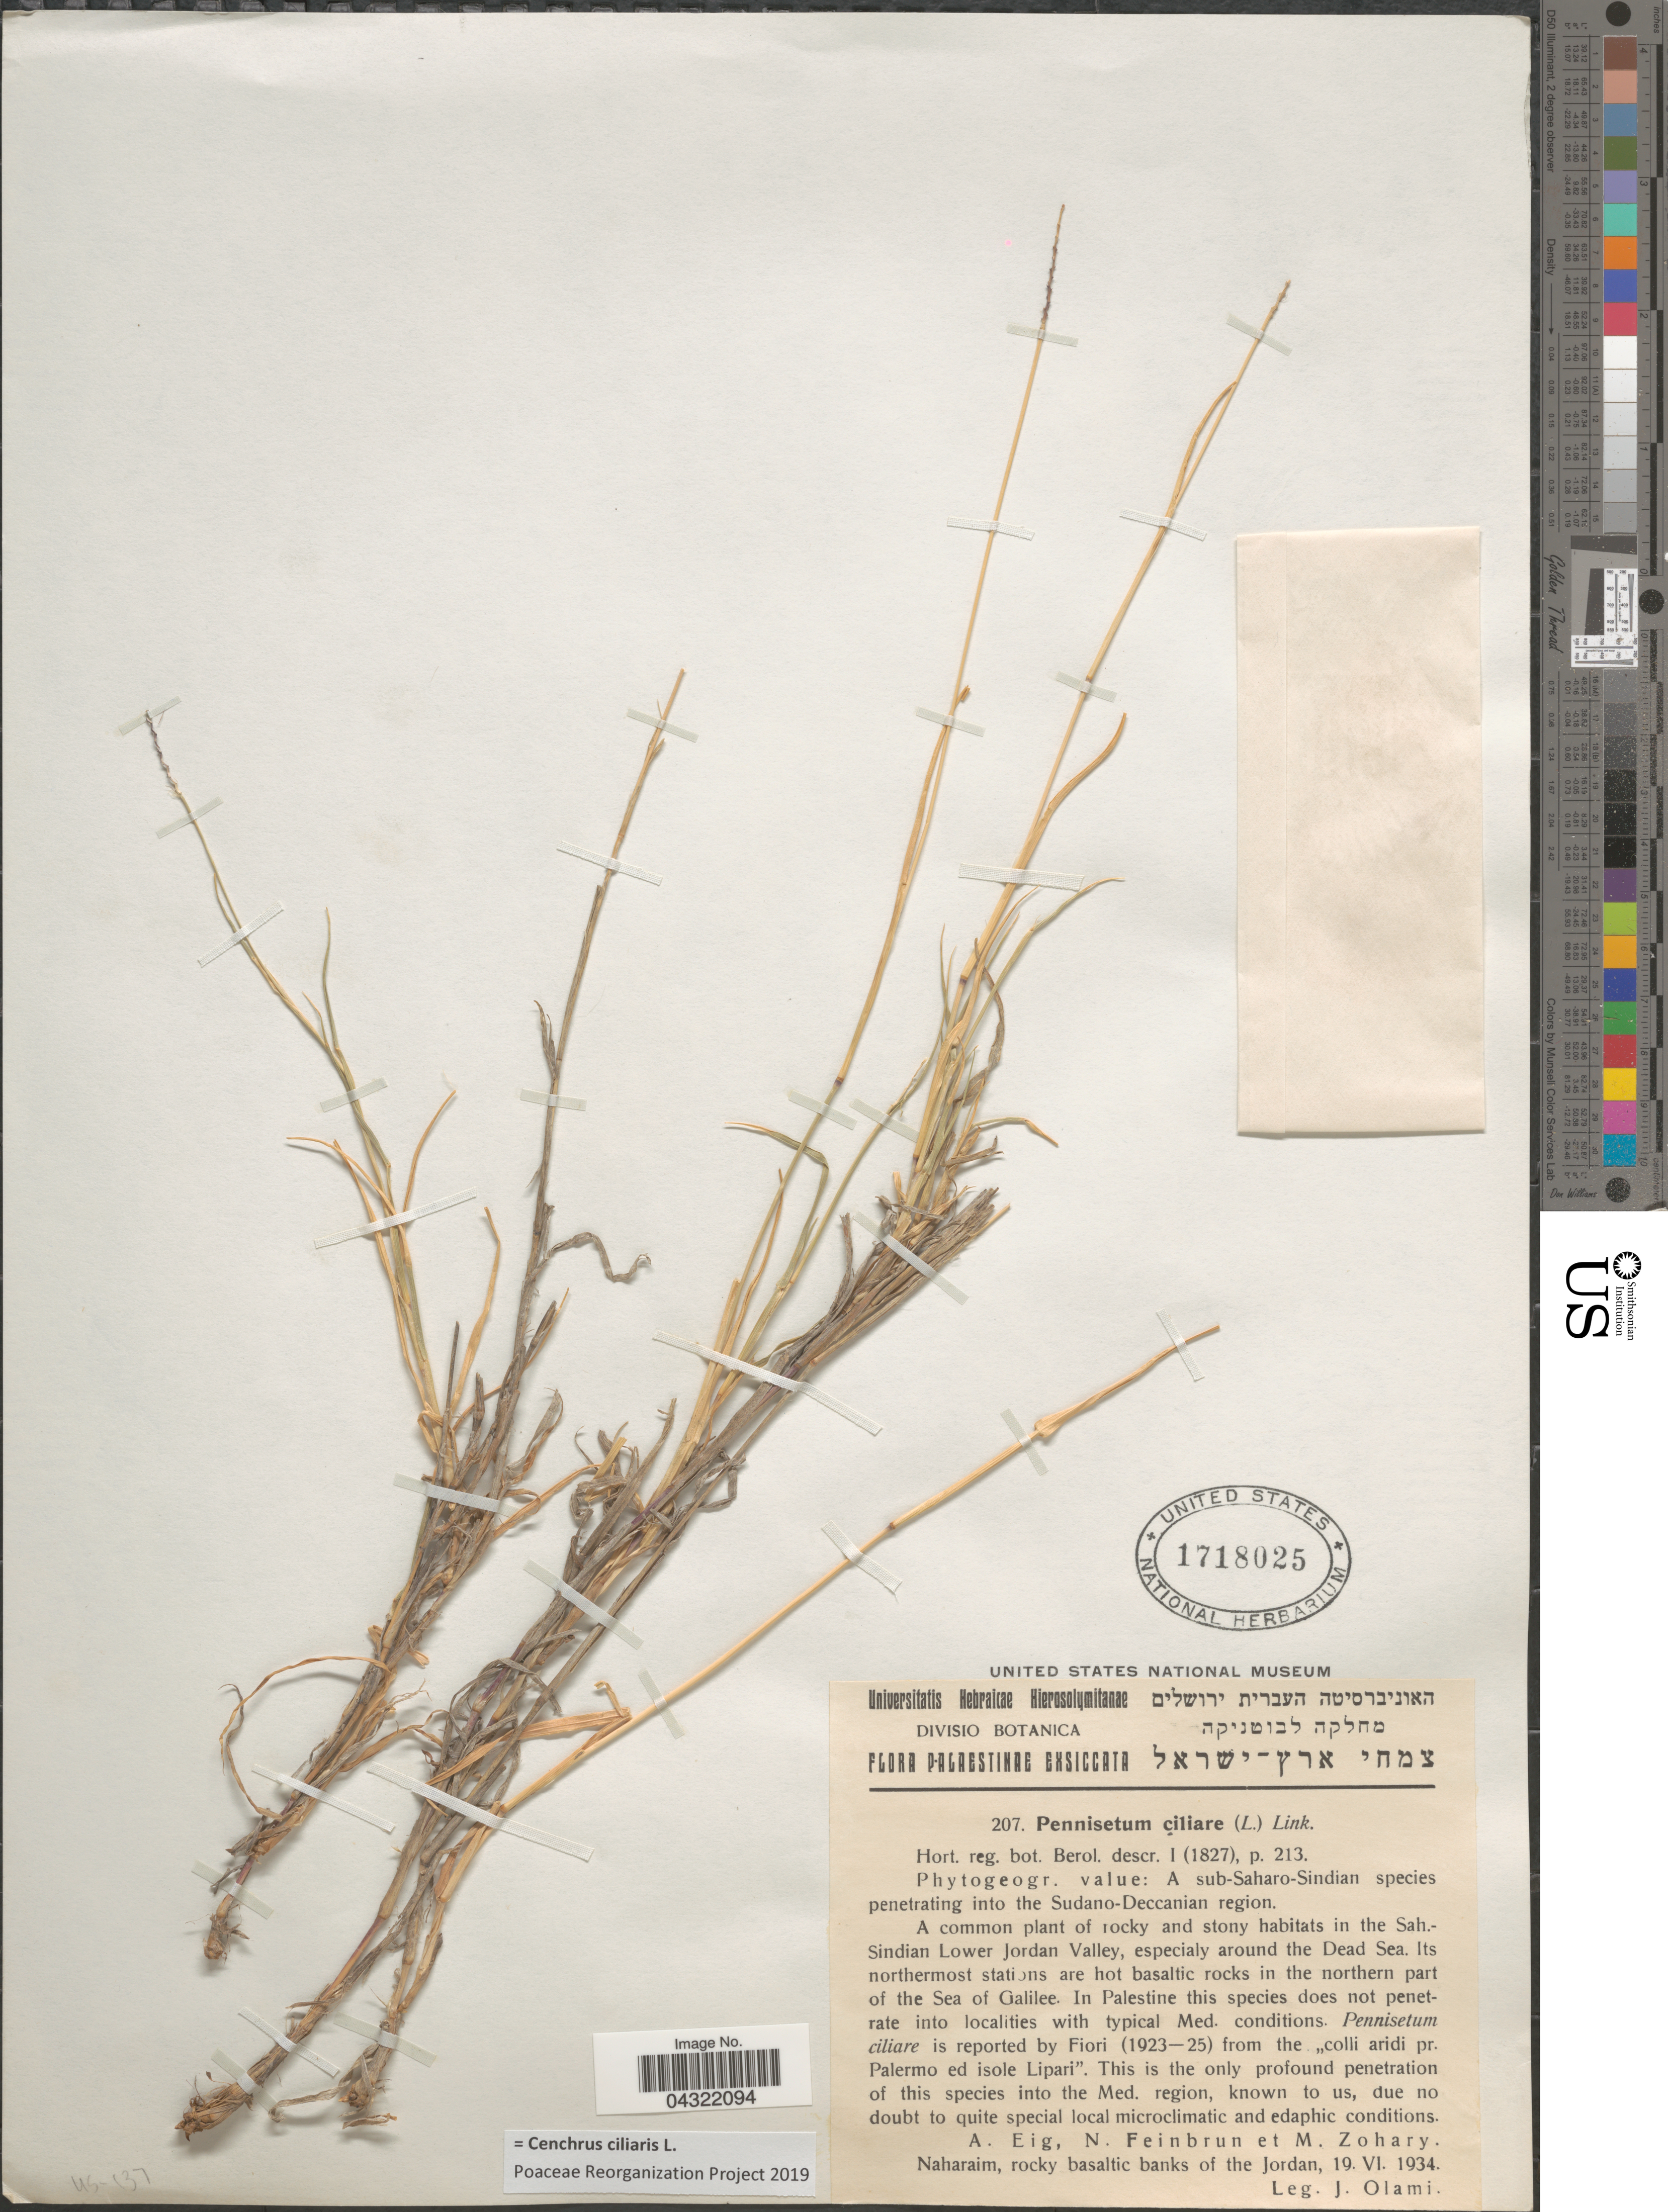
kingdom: Plantae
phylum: Tracheophyta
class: Liliopsida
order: Poales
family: Poaceae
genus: Cenchrus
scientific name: Cenchrus ciliaris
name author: L.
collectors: J. Olami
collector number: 207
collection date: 1934-06-19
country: Israel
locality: Palaestinae. Naharaim, rocky basaltic banks of the Jordan.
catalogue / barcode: US 1718025